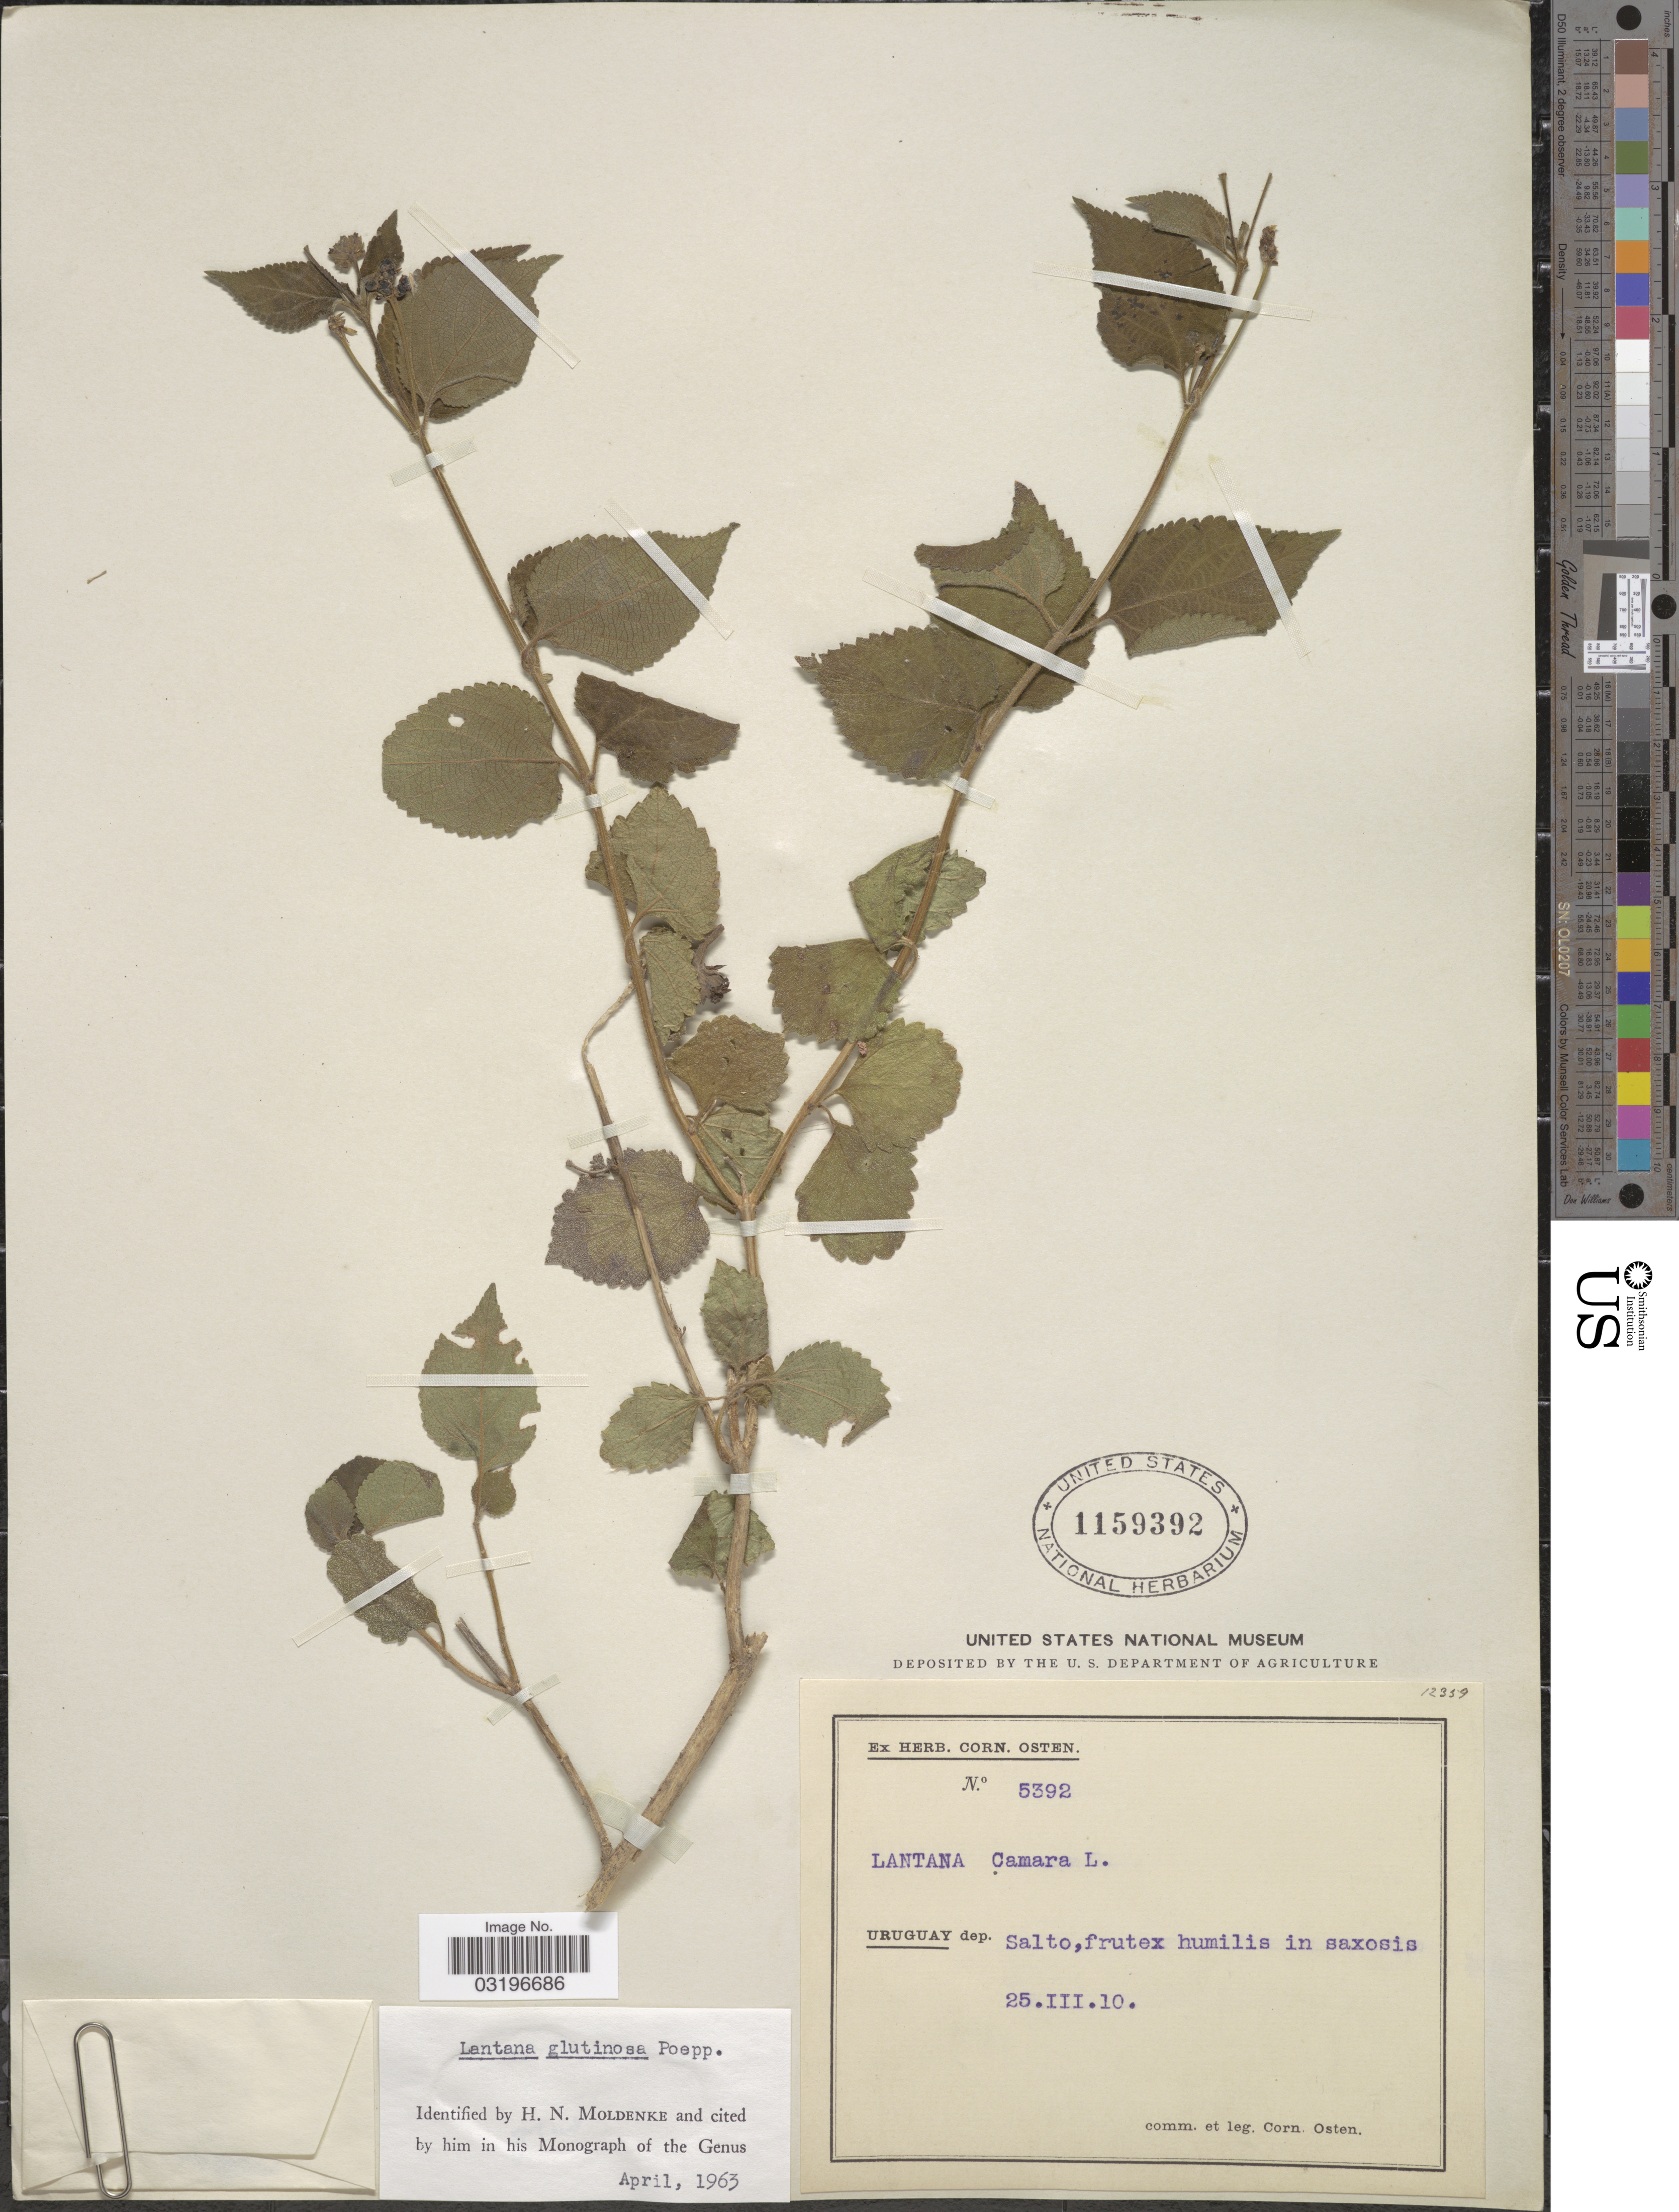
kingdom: Plantae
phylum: Tracheophyta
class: Magnoliopsida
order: Lamiales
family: Verbenaceae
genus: Lantana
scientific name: Lantana glutinosa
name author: Poepp.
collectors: C. Osten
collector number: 5392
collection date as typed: Transcribed d/m/y: 25/3/10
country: Uruguay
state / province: Salto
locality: Dep. Salto.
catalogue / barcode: US 1159392